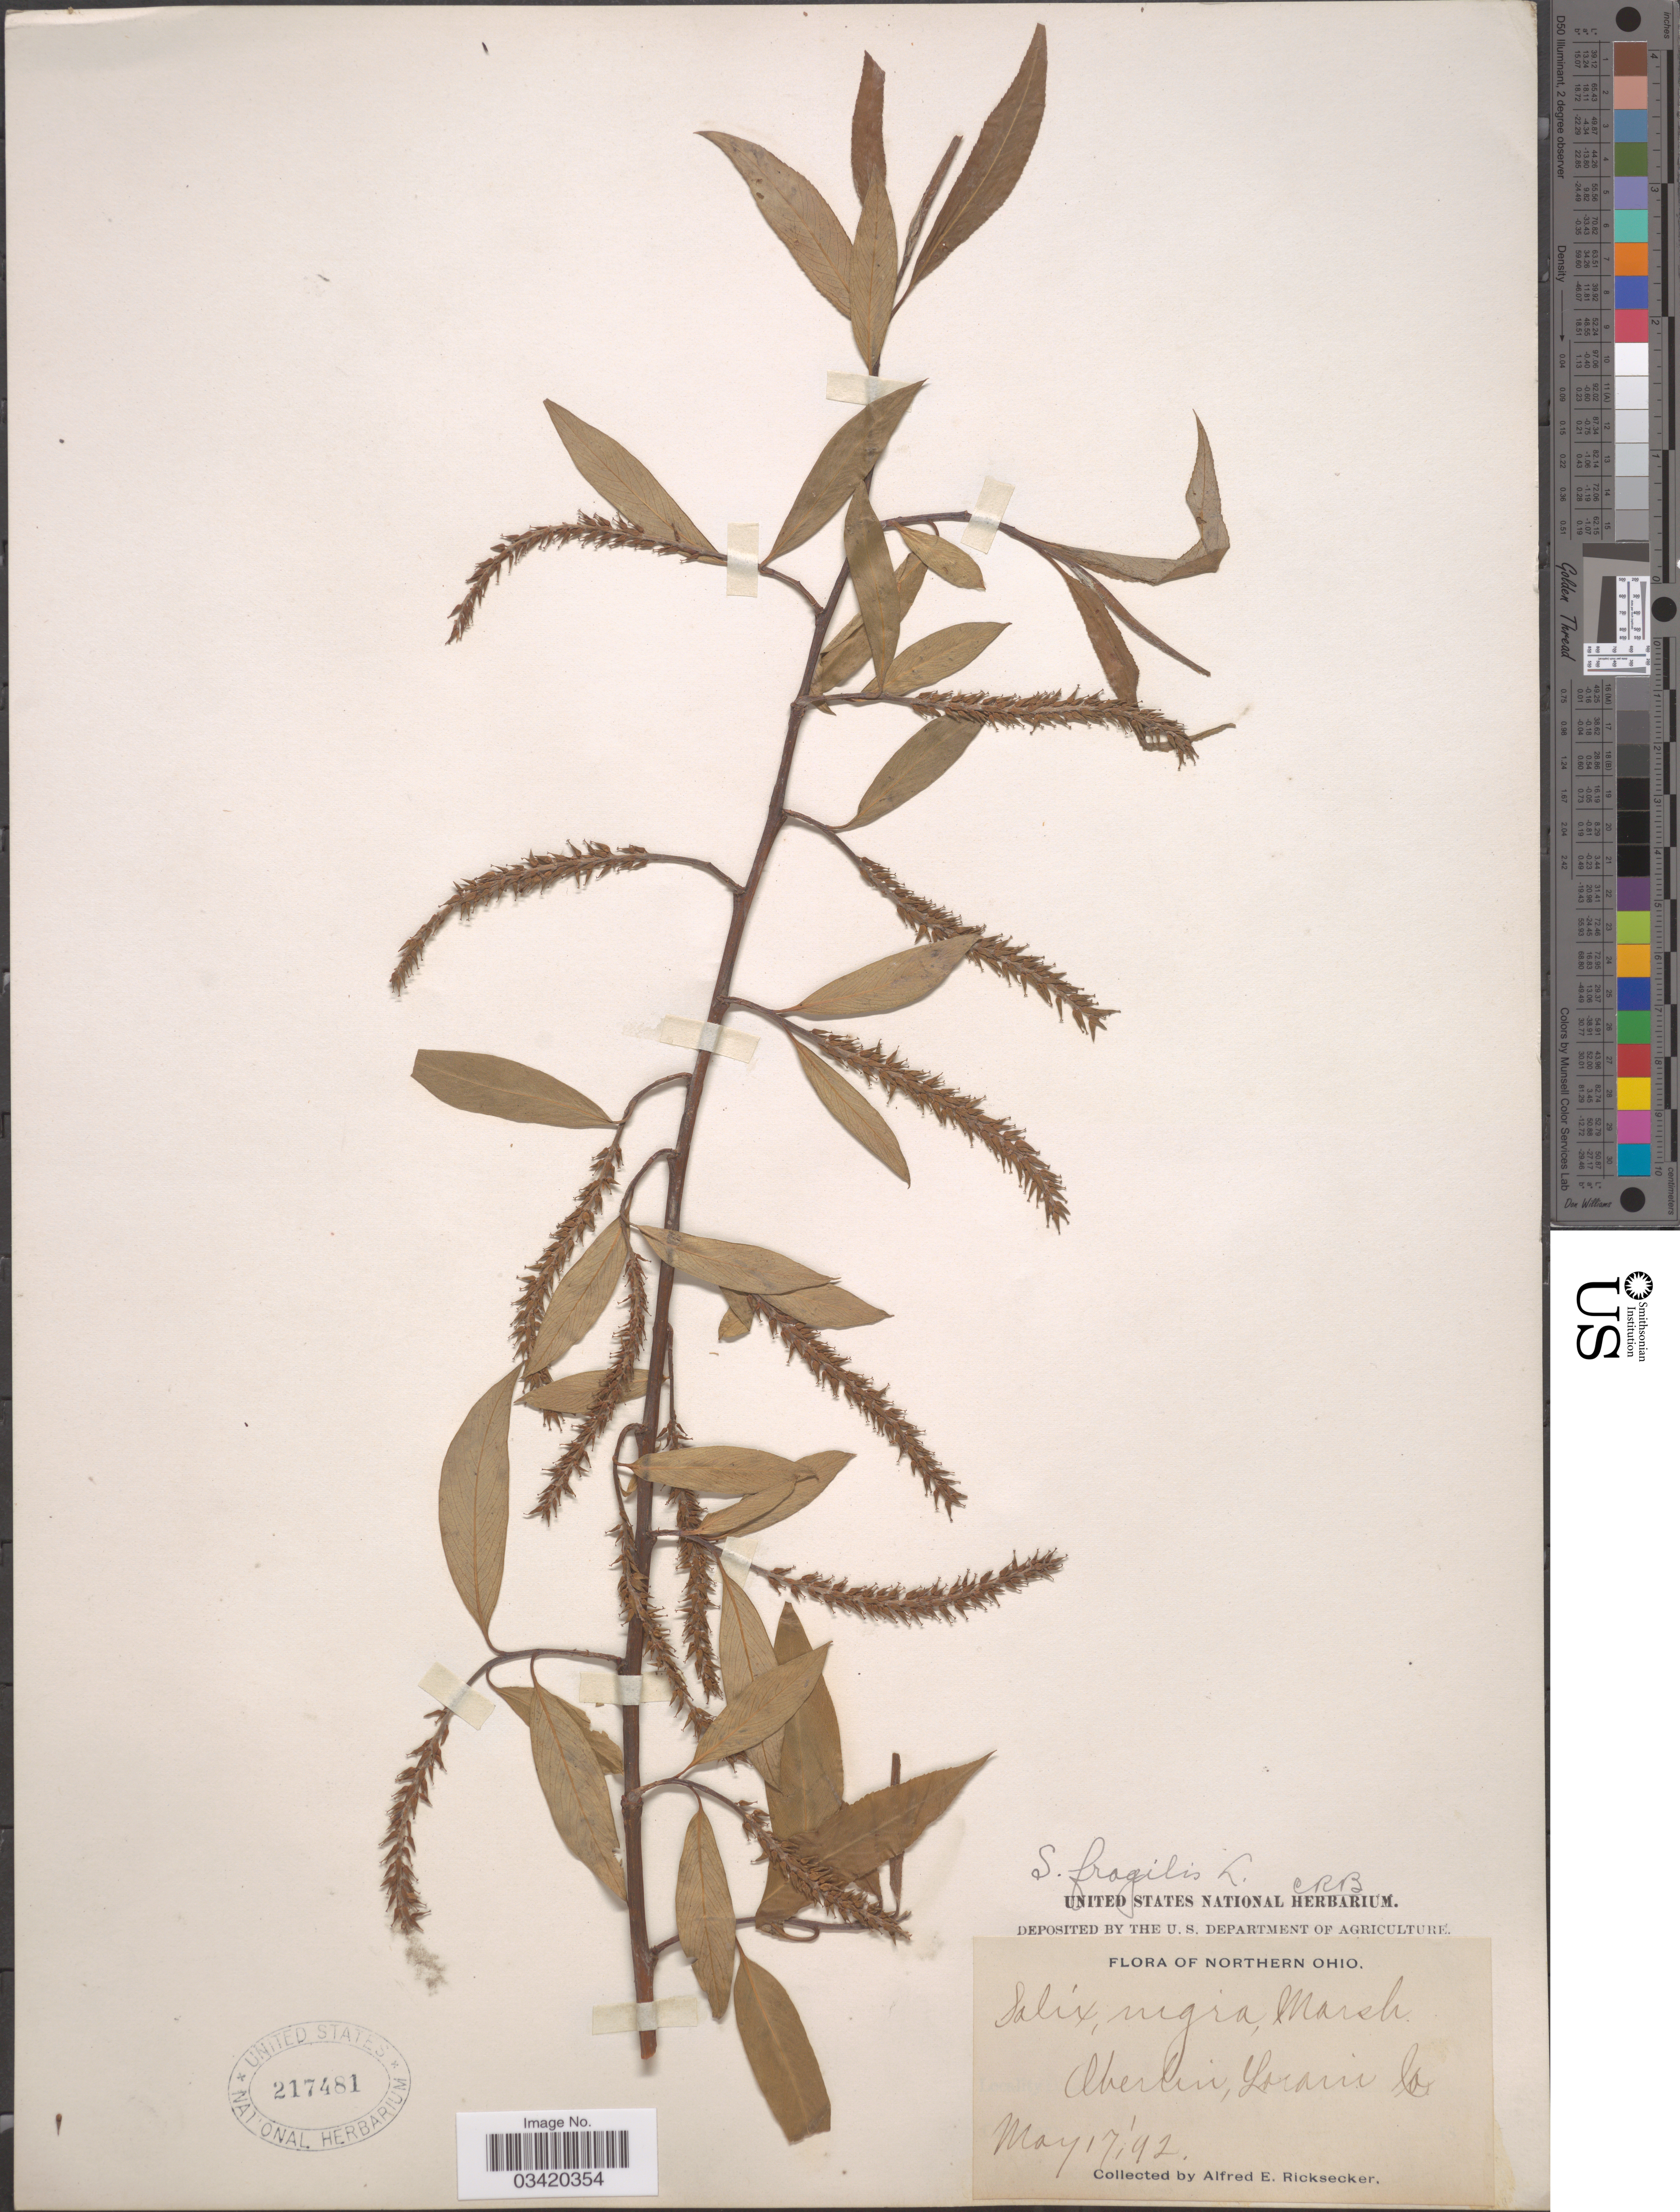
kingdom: Plantae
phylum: Tracheophyta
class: Magnoliopsida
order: Malpighiales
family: Salicaceae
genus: Salix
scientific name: Salix fragilis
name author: L.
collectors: A. E. Ricksecker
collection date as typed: Transcribed d/m/y: 17/5/92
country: United States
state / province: Ohio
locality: Northern Ohio. Oberlin, Lorain Co.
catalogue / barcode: US 217481